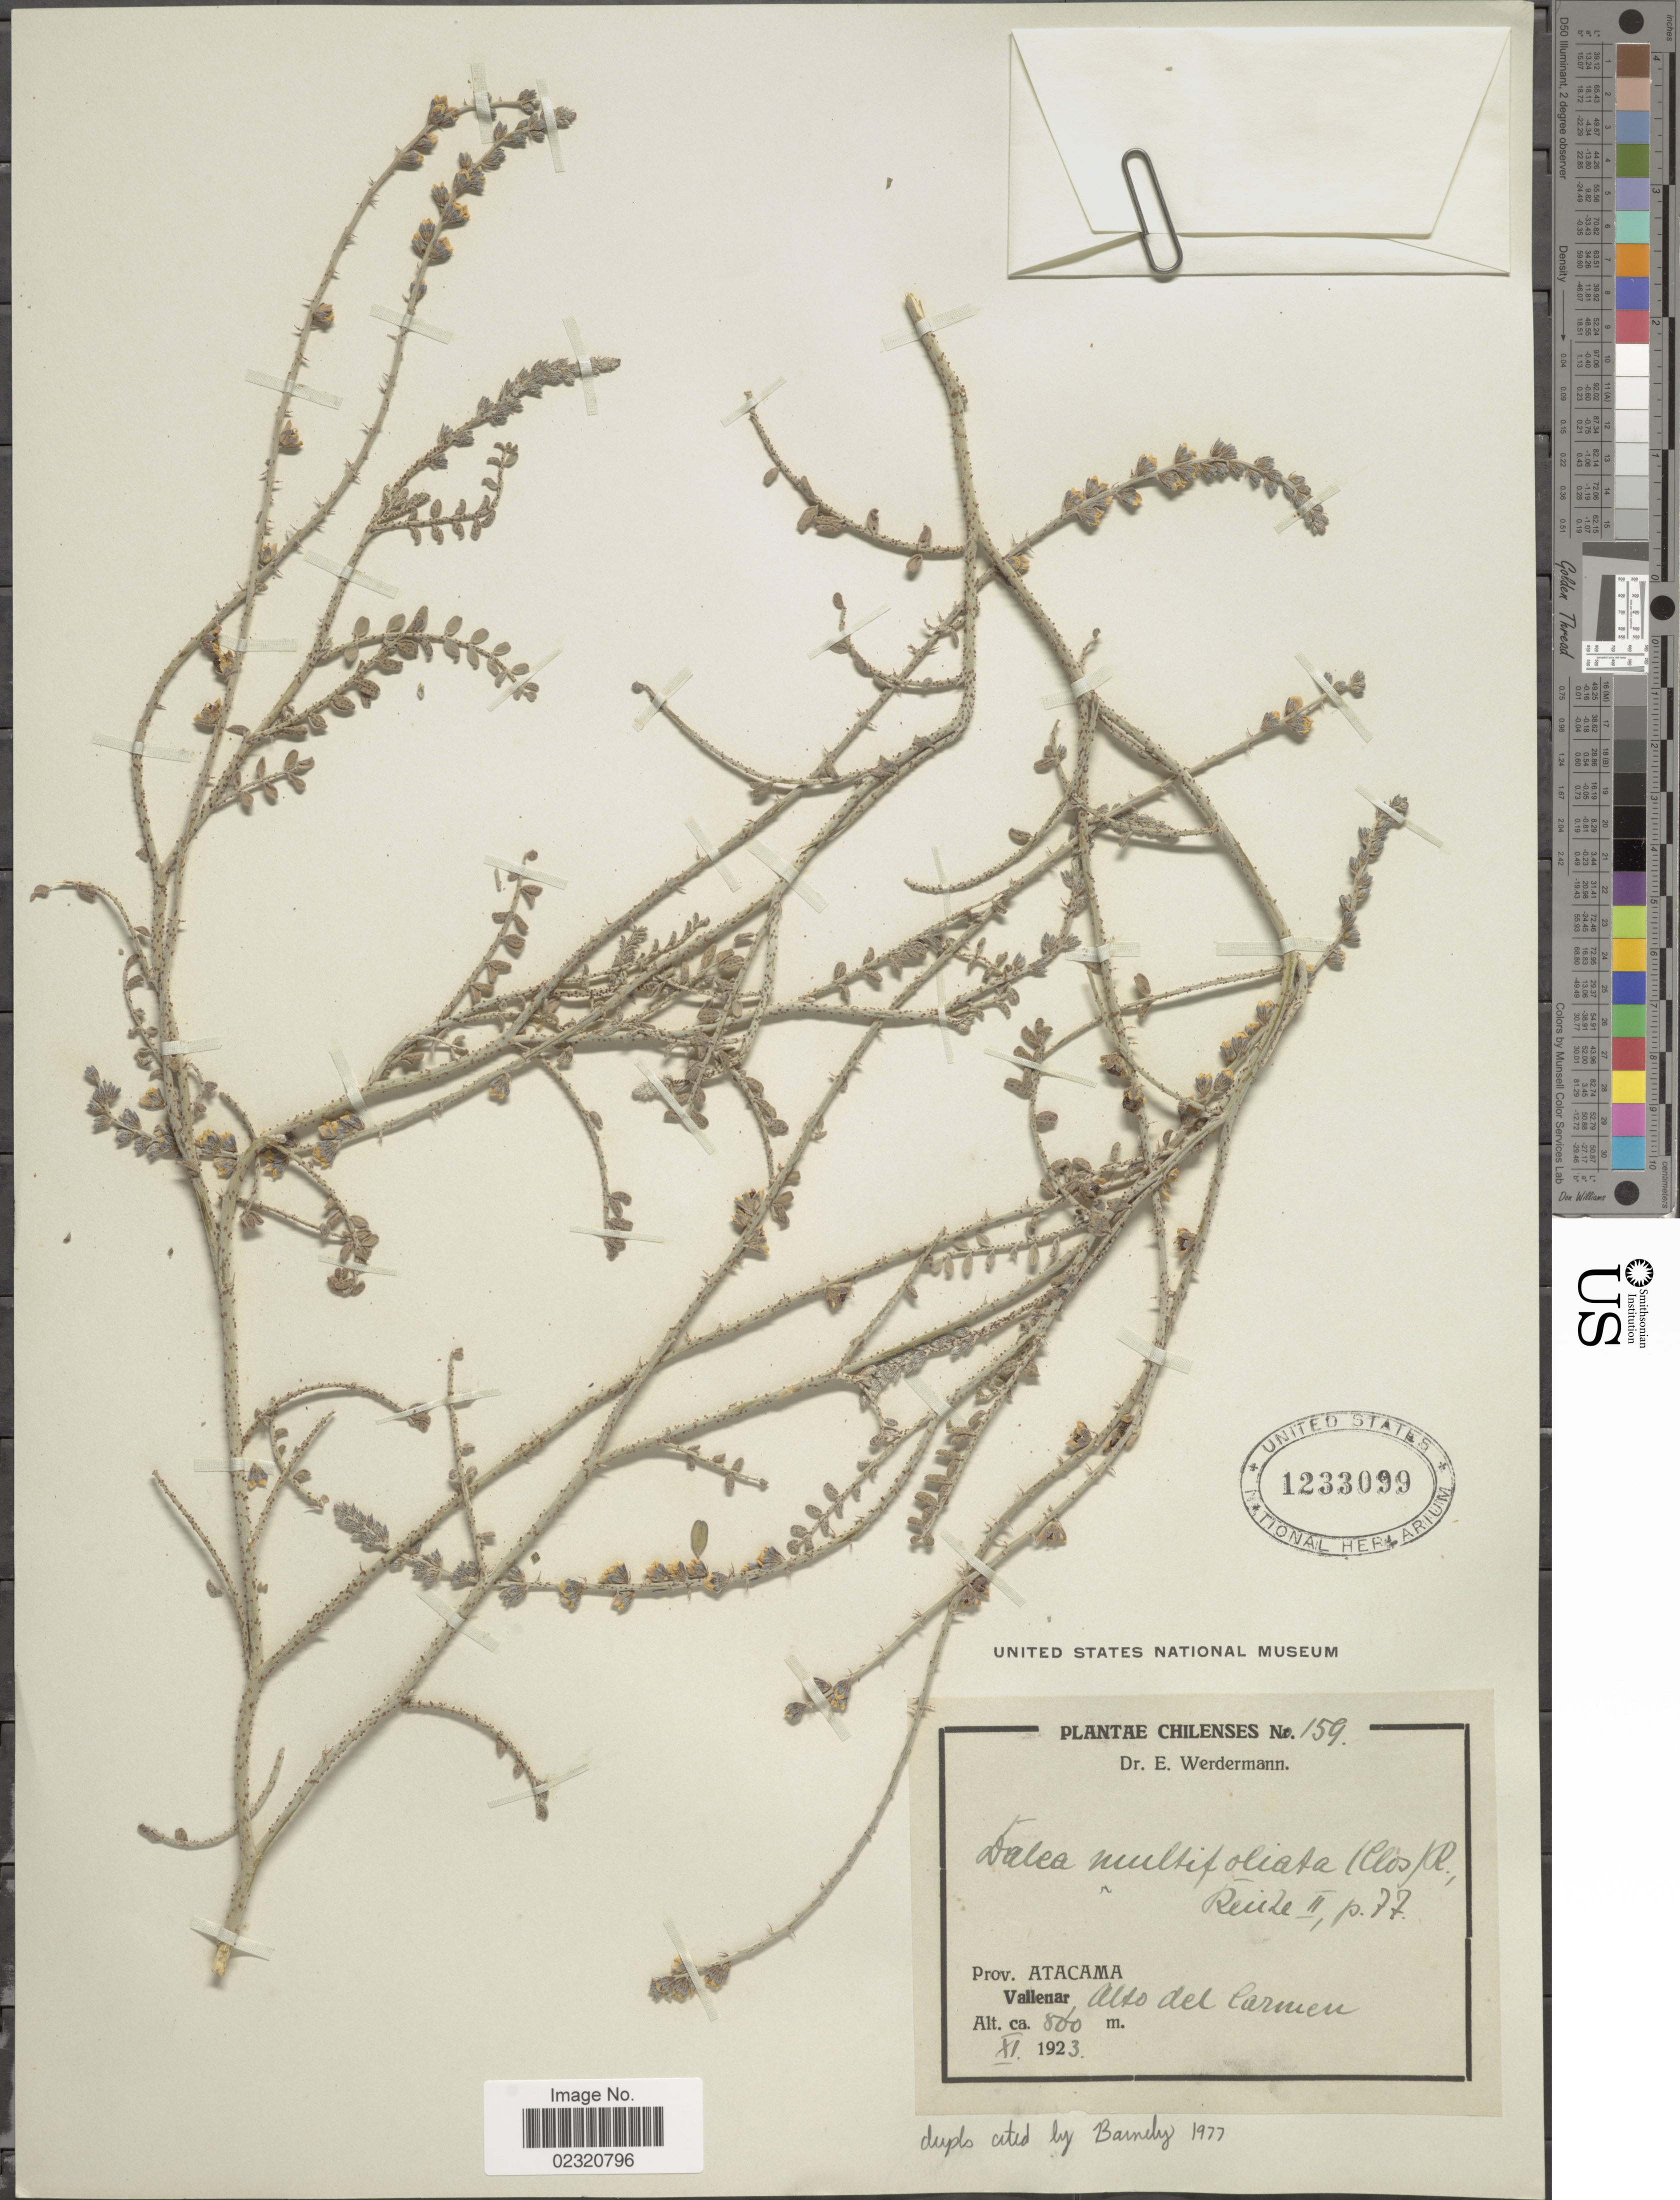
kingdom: Plantae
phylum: Tracheophyta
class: Magnoliopsida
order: Fabales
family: Fabaceae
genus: Errazurizia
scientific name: Errazurizia multifoliolata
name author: (Clos) I.M. Johnst.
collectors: E. Werdermann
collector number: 159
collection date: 1923-11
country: Chile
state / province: Atacama (III)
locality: Vallenar, alto del Carmen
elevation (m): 860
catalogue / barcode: US 1233099